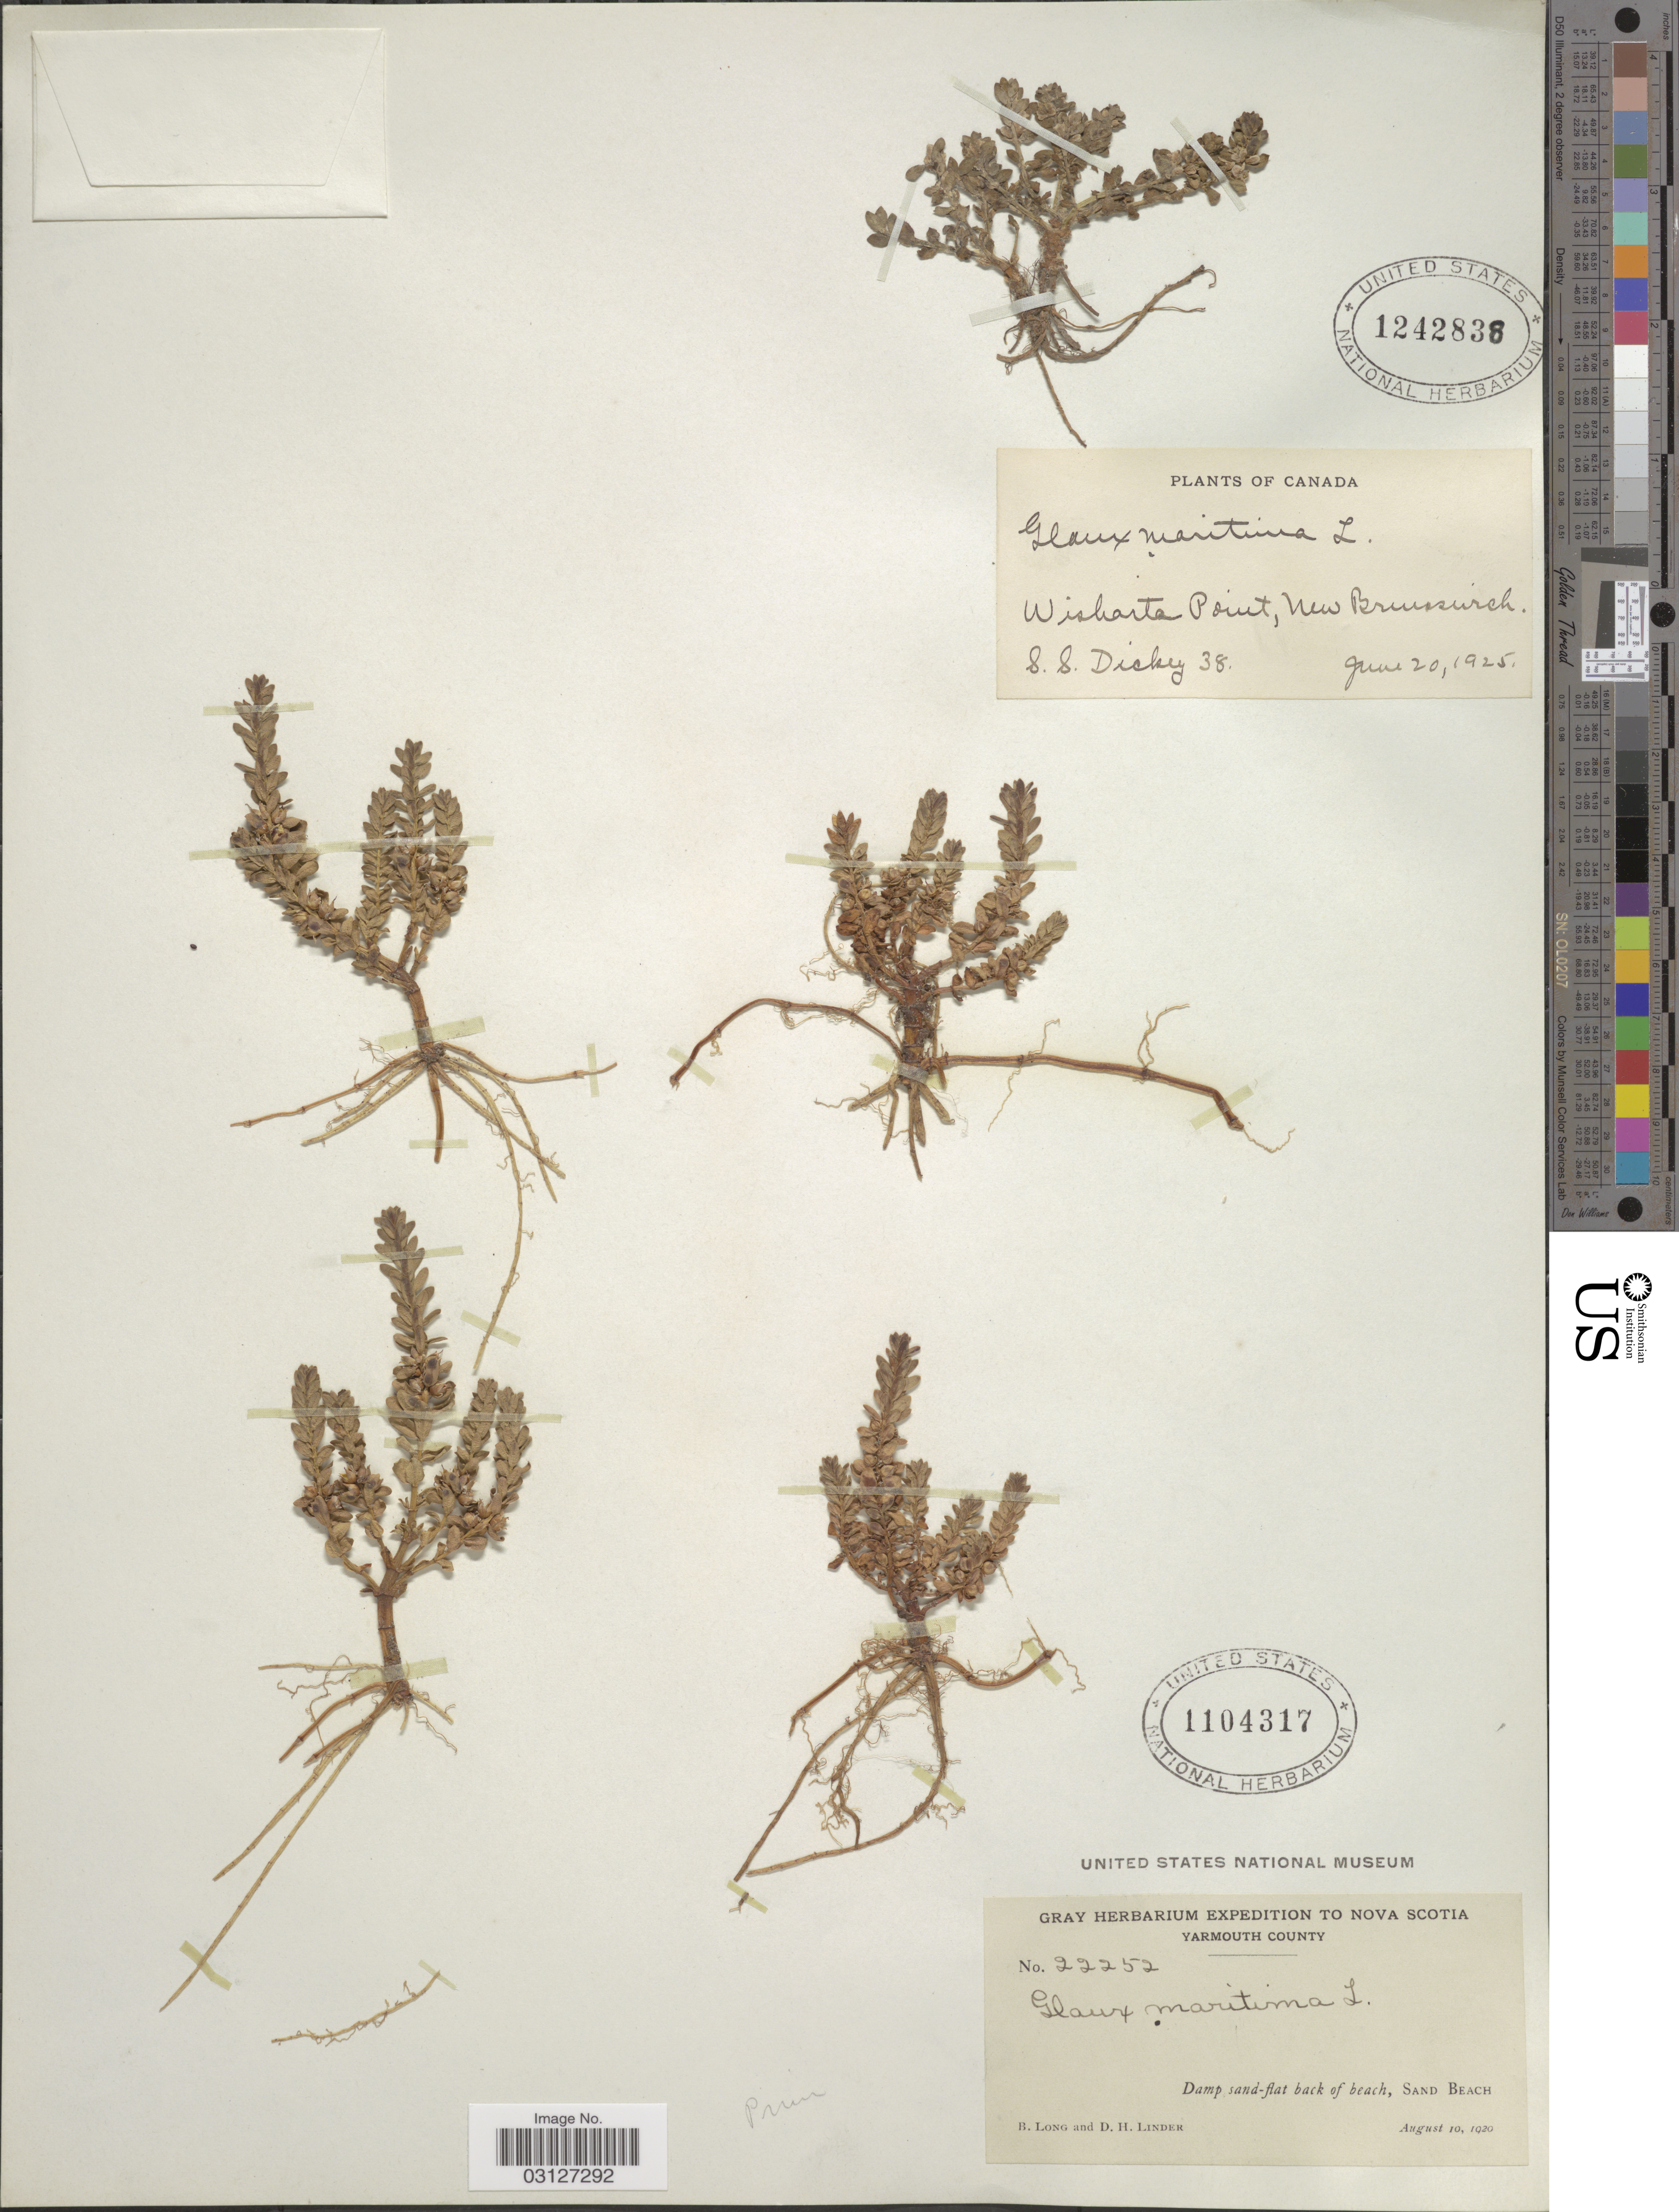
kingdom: Plantae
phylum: Tracheophyta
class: Magnoliopsida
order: Ericales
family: Primulaceae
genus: Glaux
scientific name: Glaux maritima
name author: L.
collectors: S. Dickey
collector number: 38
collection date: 1925-06-20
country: Canada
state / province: New Brunswick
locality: Wisharts Point.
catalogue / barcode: US 1242838